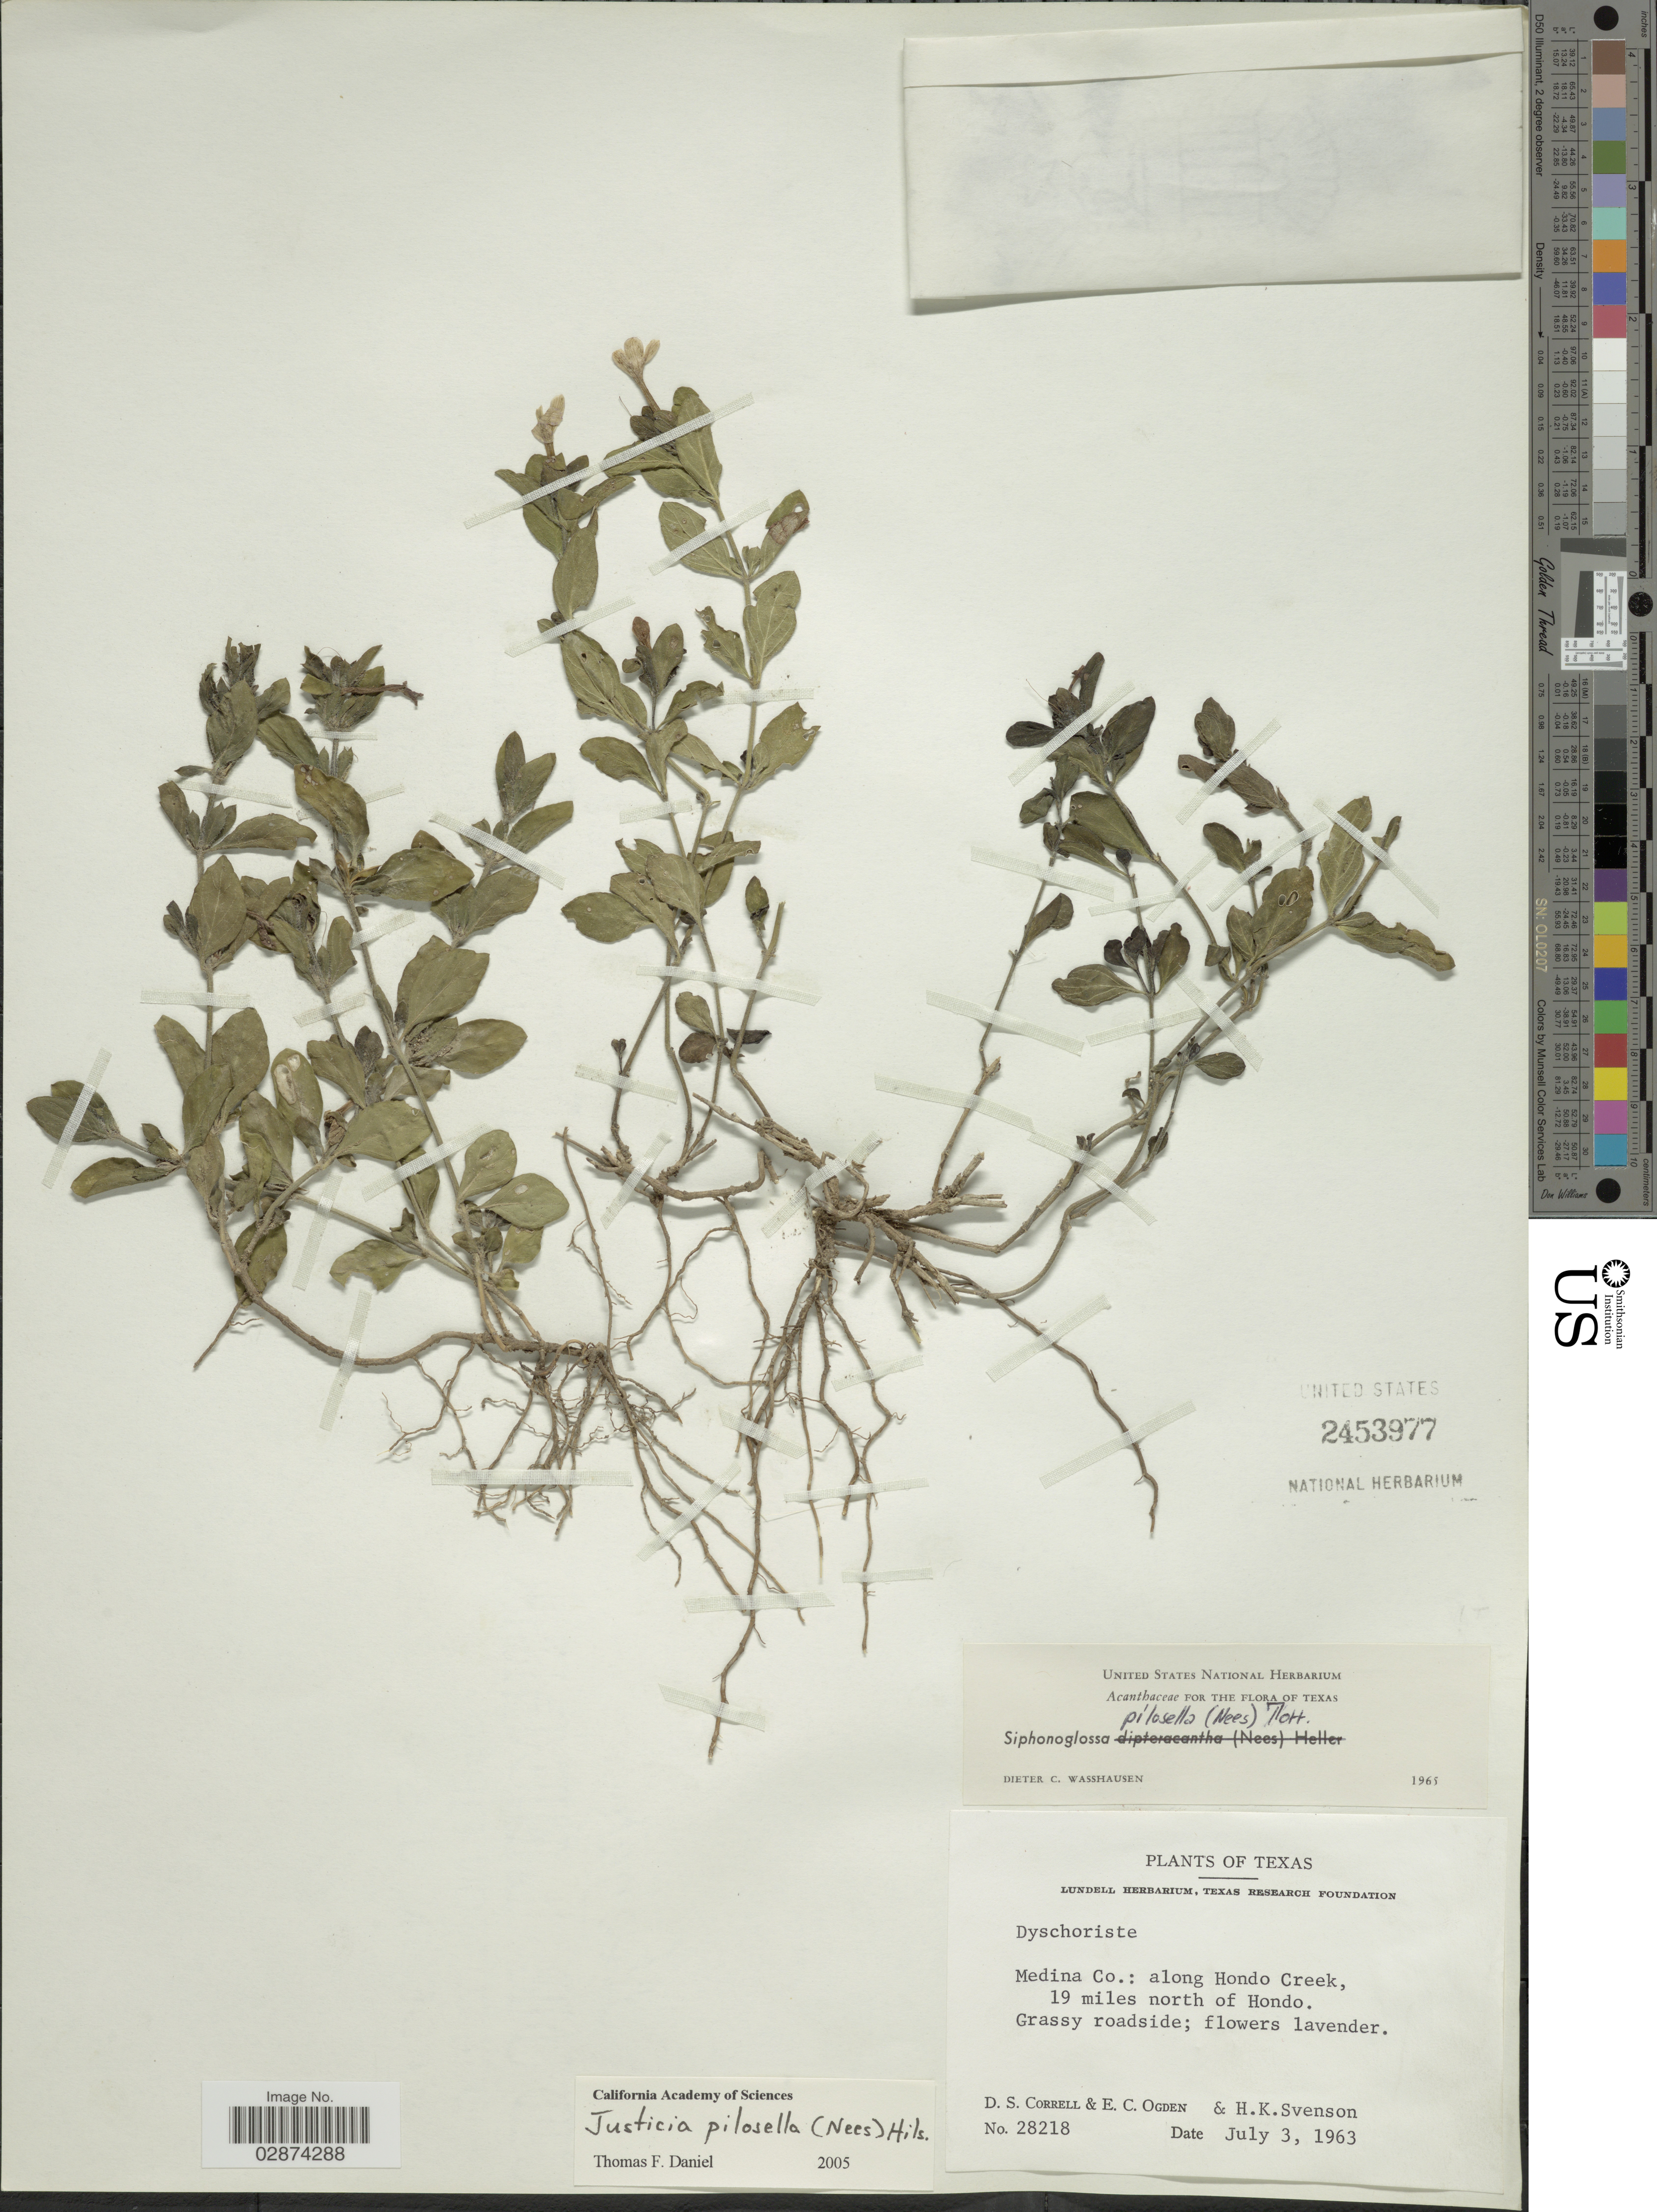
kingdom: Plantae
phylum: Tracheophyta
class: Magnoliopsida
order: Lamiales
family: Acanthaceae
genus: Justicia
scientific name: Justicia pilosella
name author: (Nees) Hilsenb.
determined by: Fisher, Amanda, (LOB), California State University, Long Beach (UNITED STATES)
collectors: D. S. Correll, E. Ogden & H. K. Svenson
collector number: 28218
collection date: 1963-07-03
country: United States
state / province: Texas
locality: Medina Co.: along Hondo Creek, 19 miles north of Hondo.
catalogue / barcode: US 2453977